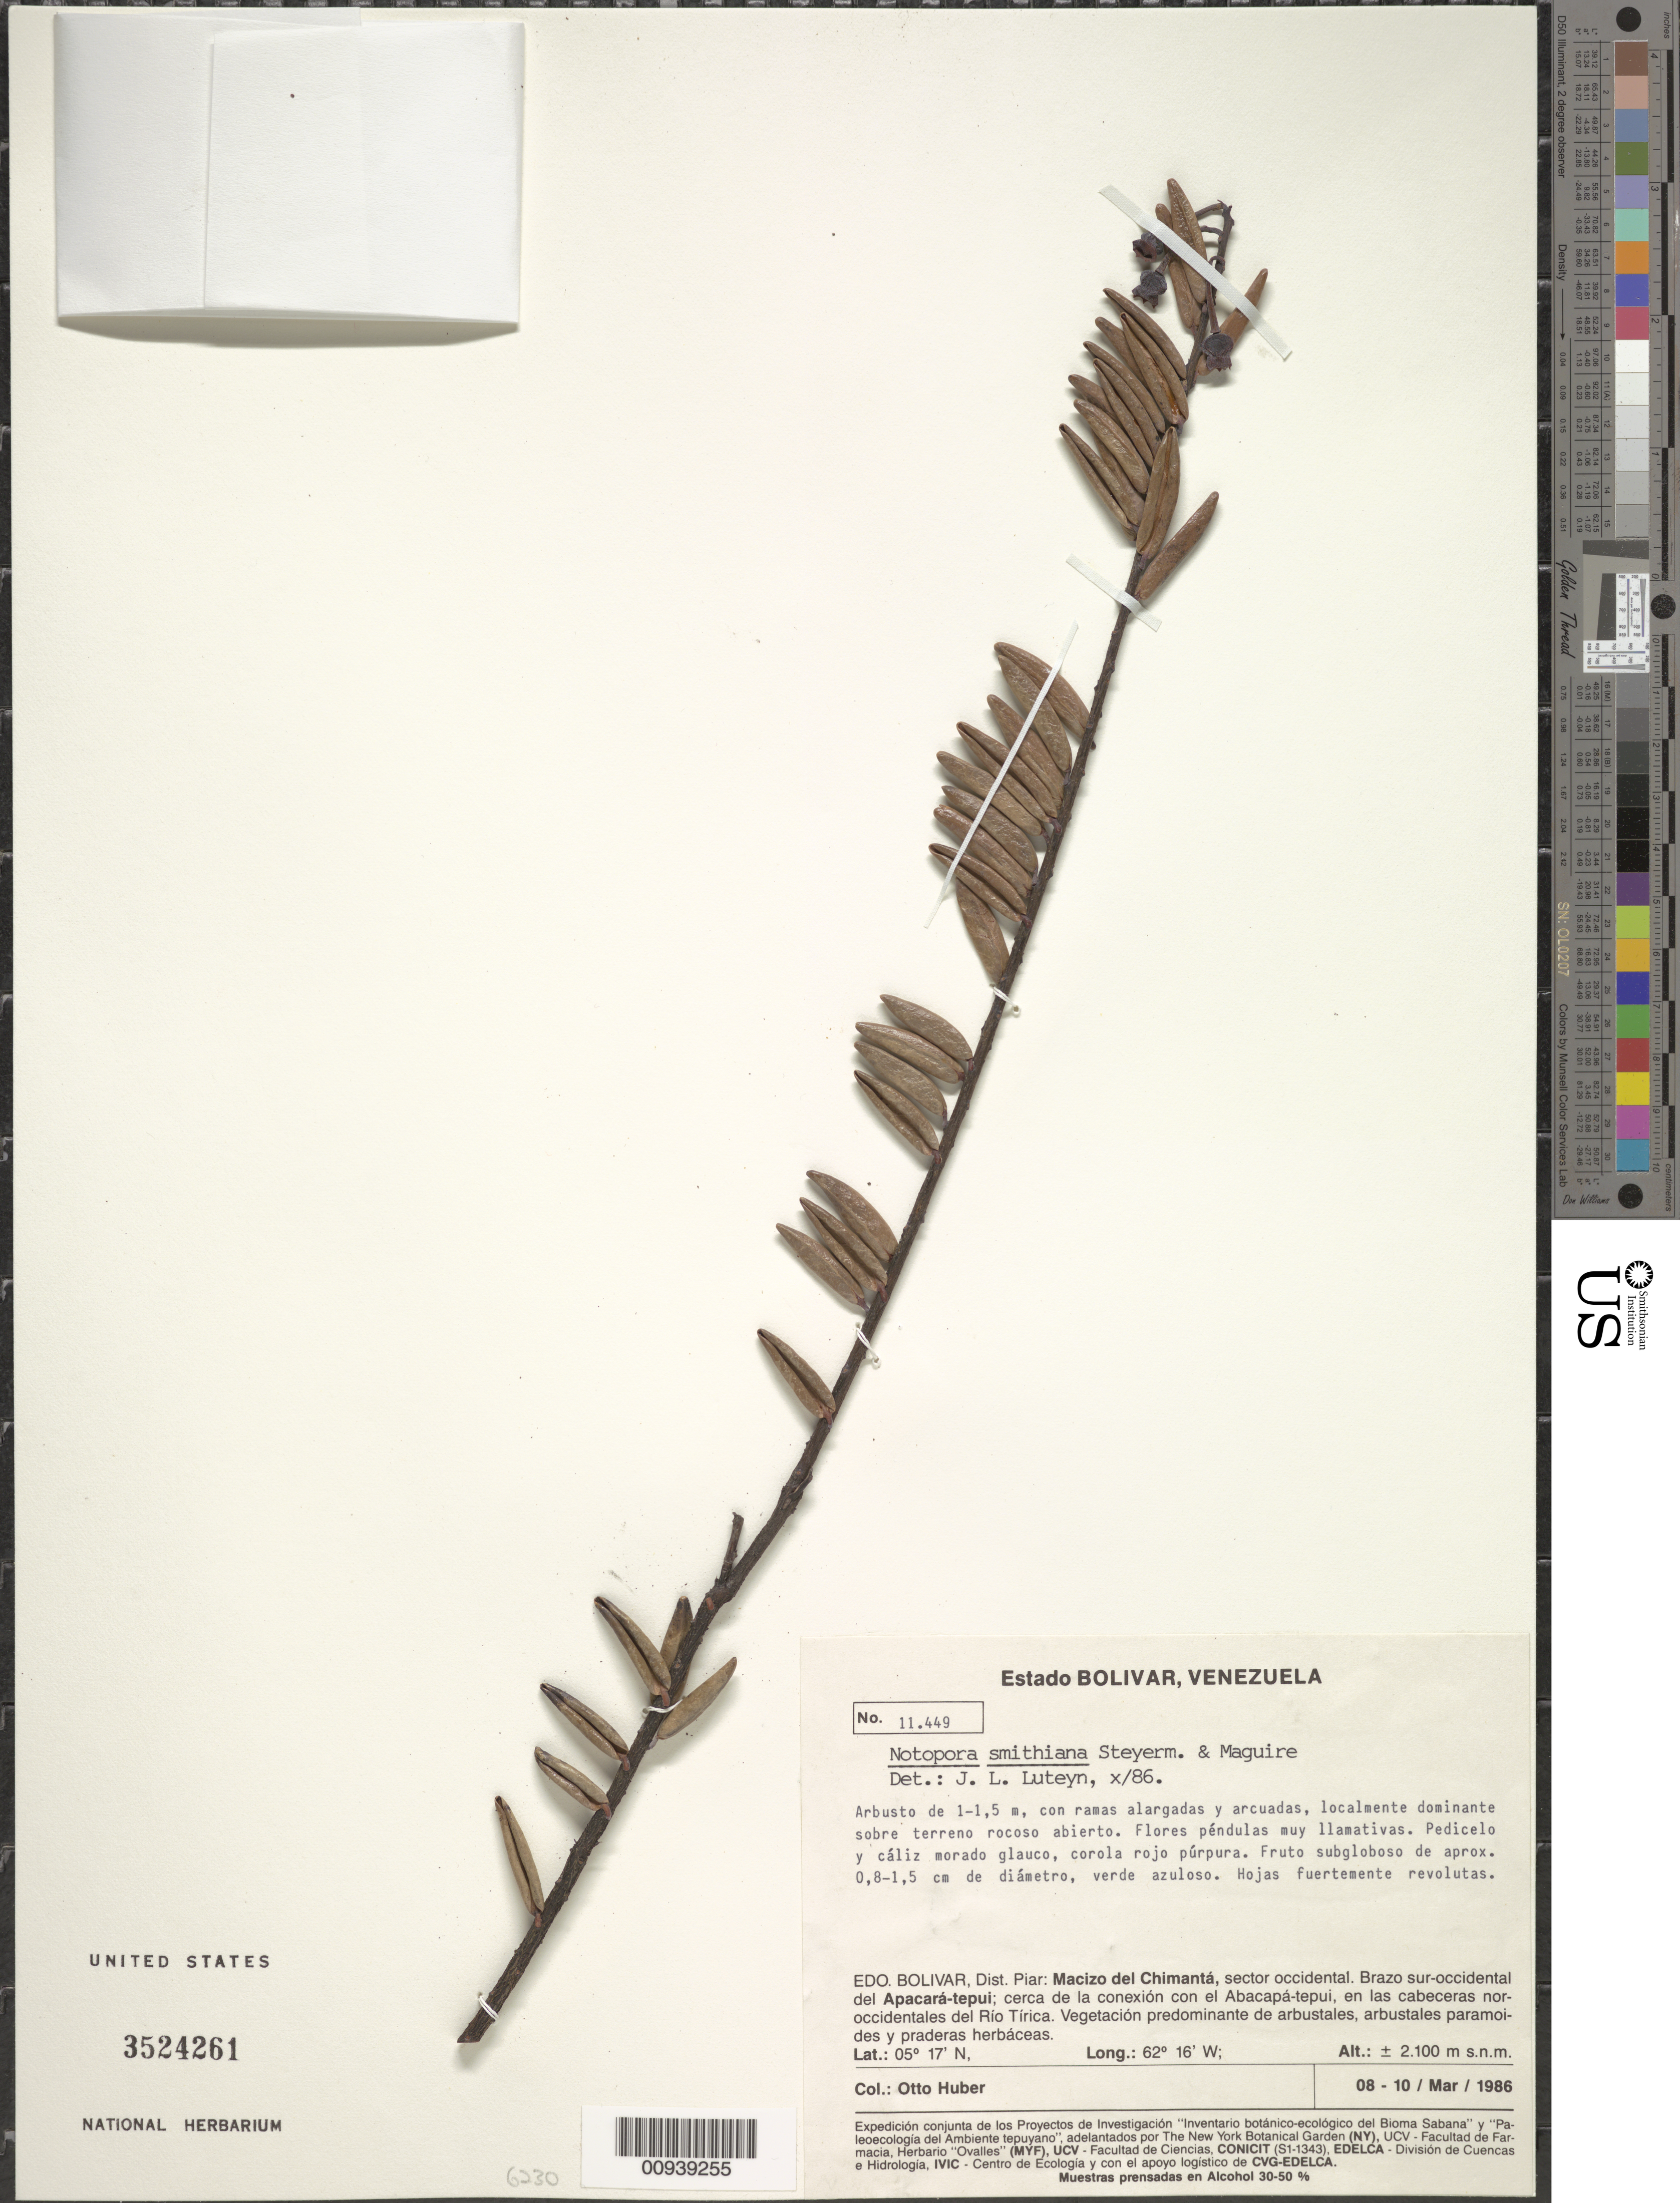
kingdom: Plantae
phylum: Tracheophyta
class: Magnoliopsida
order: Ericales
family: Ericaceae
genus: Notopora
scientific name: Notopora smithiana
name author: Steyerm. & Maguire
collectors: O. Huber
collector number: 11449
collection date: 1986-03-08/1986-03-10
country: Venezuela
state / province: Bolivar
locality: Estado Bolivar. Edo. Bolivar, Dist. Piar: Macizo del Chimantá, sector occidental. Brazo sur-occidental del Apacará-tepui; cerca de la conexión con el Abacapá-tepui, en la cabeceras nor-occidentales del Río Tírica.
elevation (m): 2100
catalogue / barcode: US 3524261